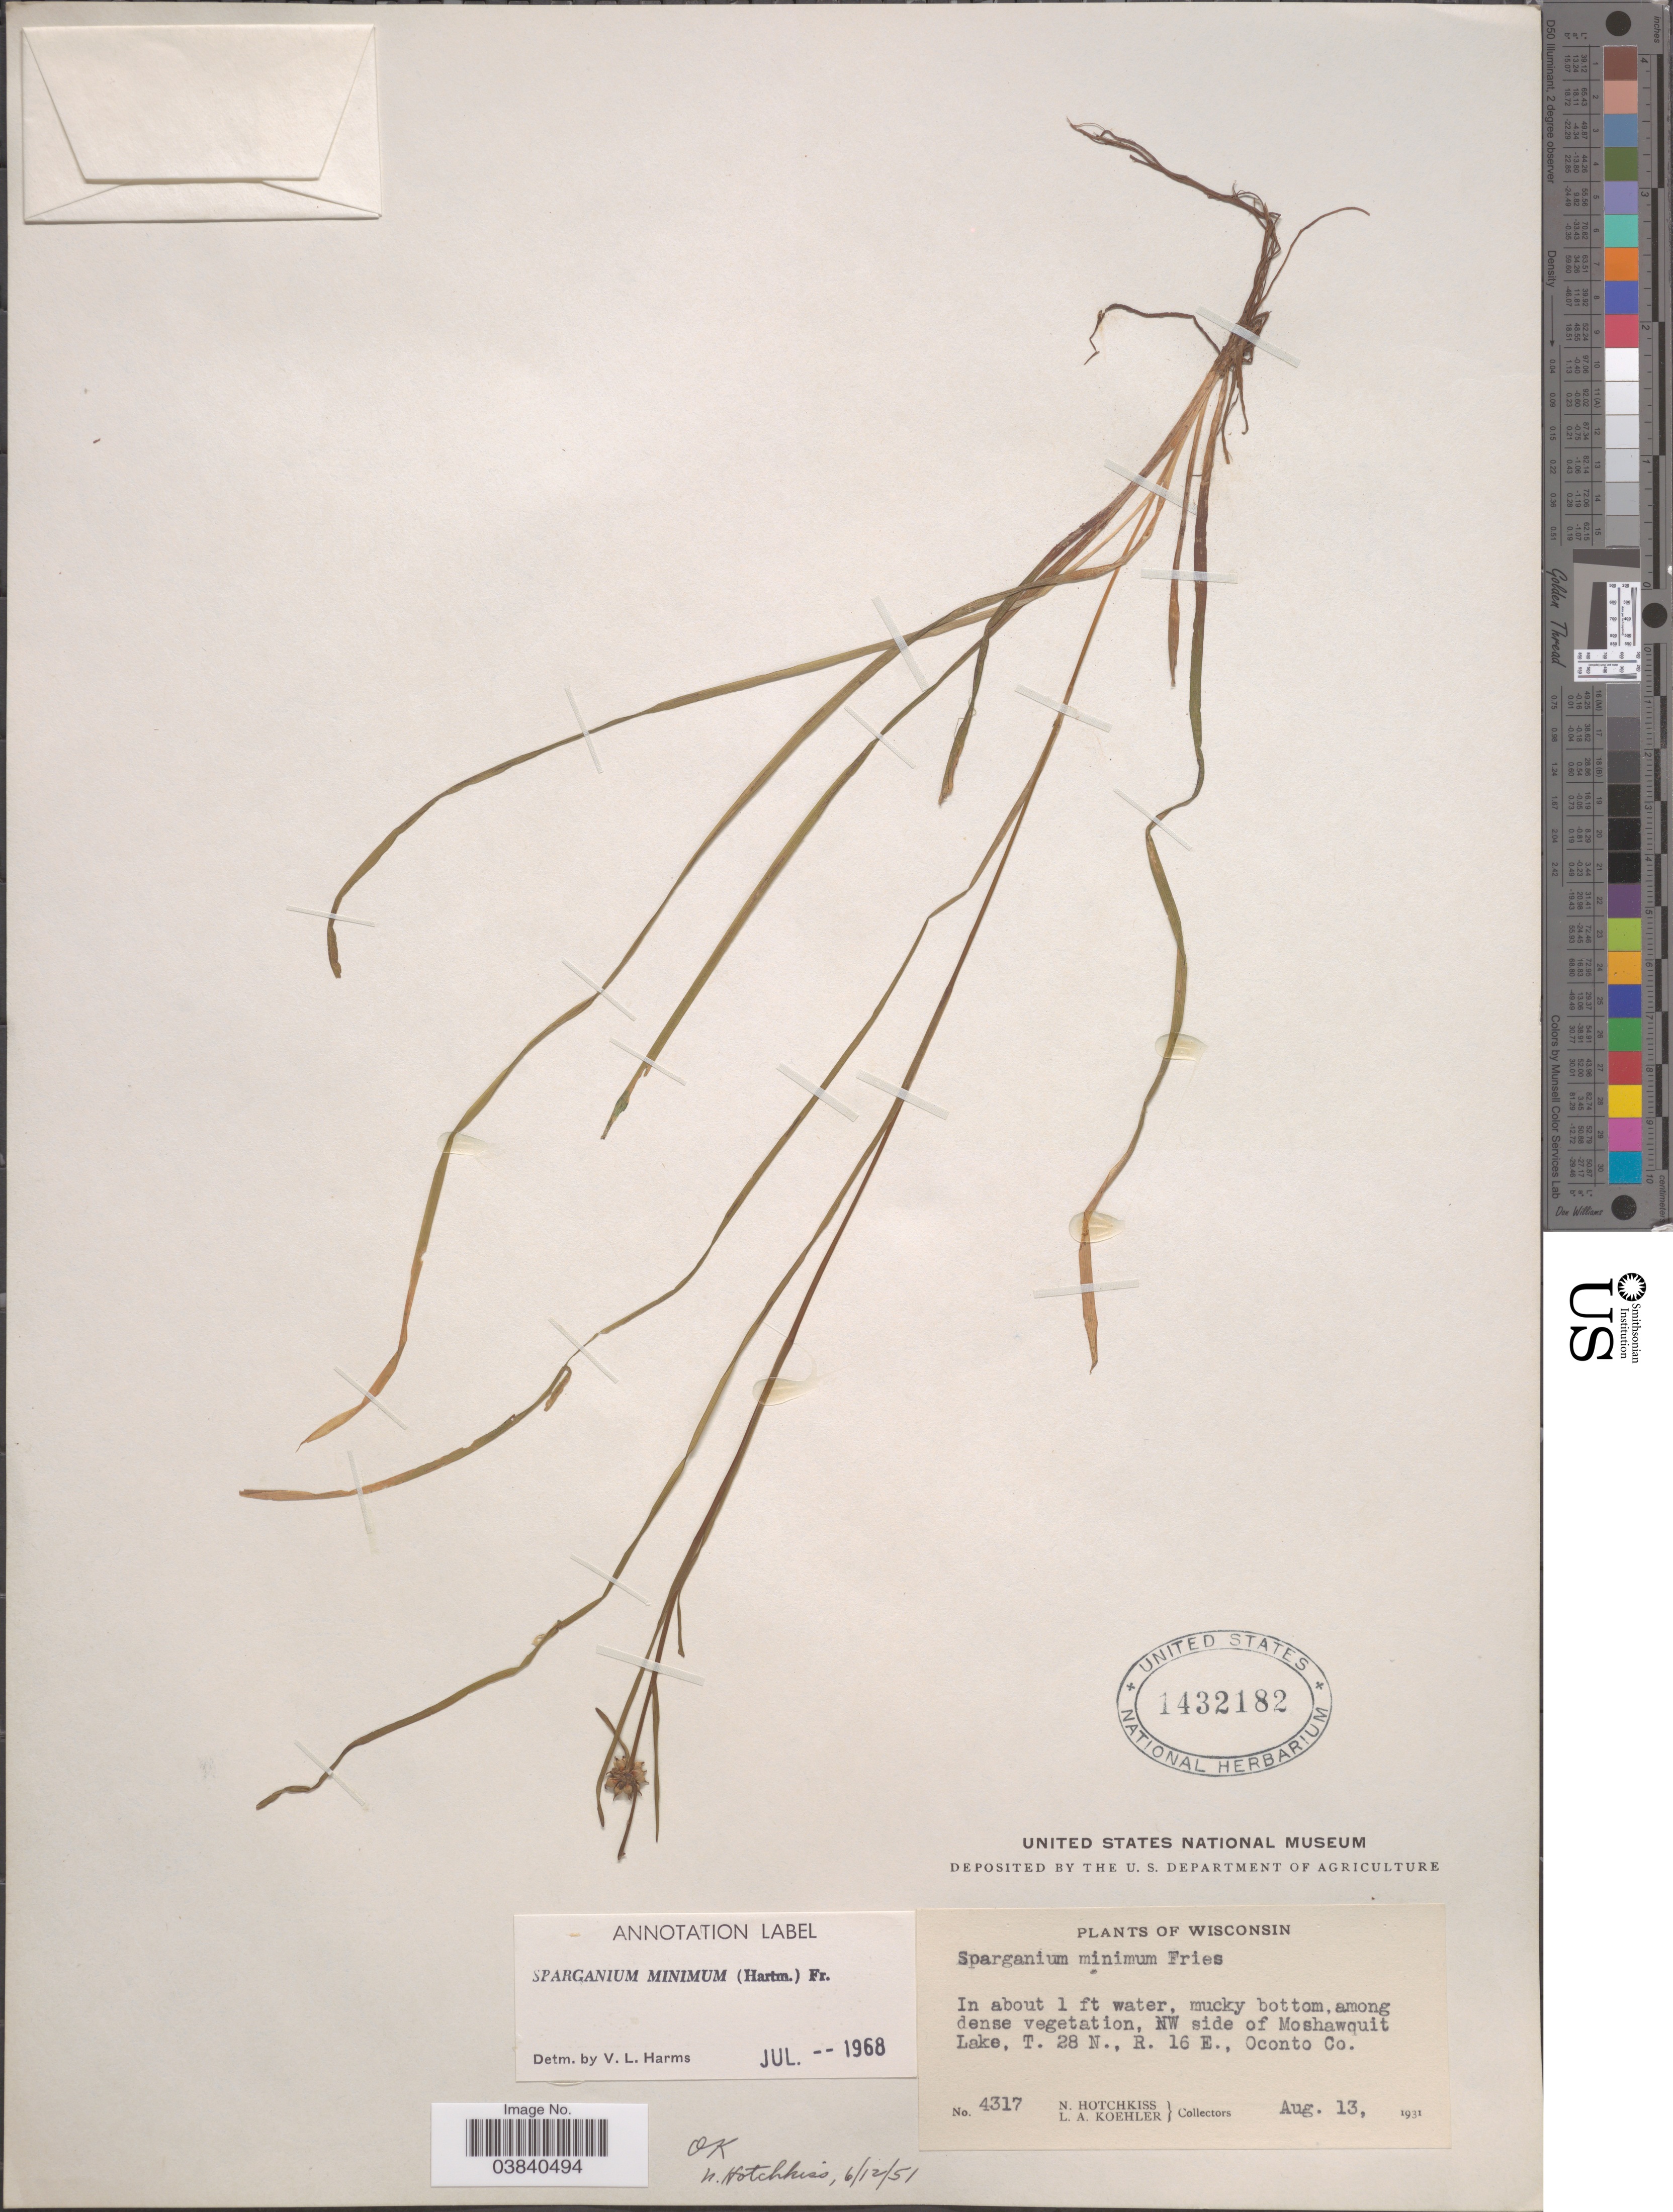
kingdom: Plantae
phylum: Tracheophyta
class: Liliopsida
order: Poales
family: Typhaceae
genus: Sparganium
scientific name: Sparganium minimum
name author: Wallr.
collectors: N. Hotchkiss & L. Koehler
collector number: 4317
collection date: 1931-08-13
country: United States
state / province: Wisconsin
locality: NW side of Moshawquit Lake, T. 28 N., R. 16 E., Oconto Co.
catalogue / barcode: US 1432182